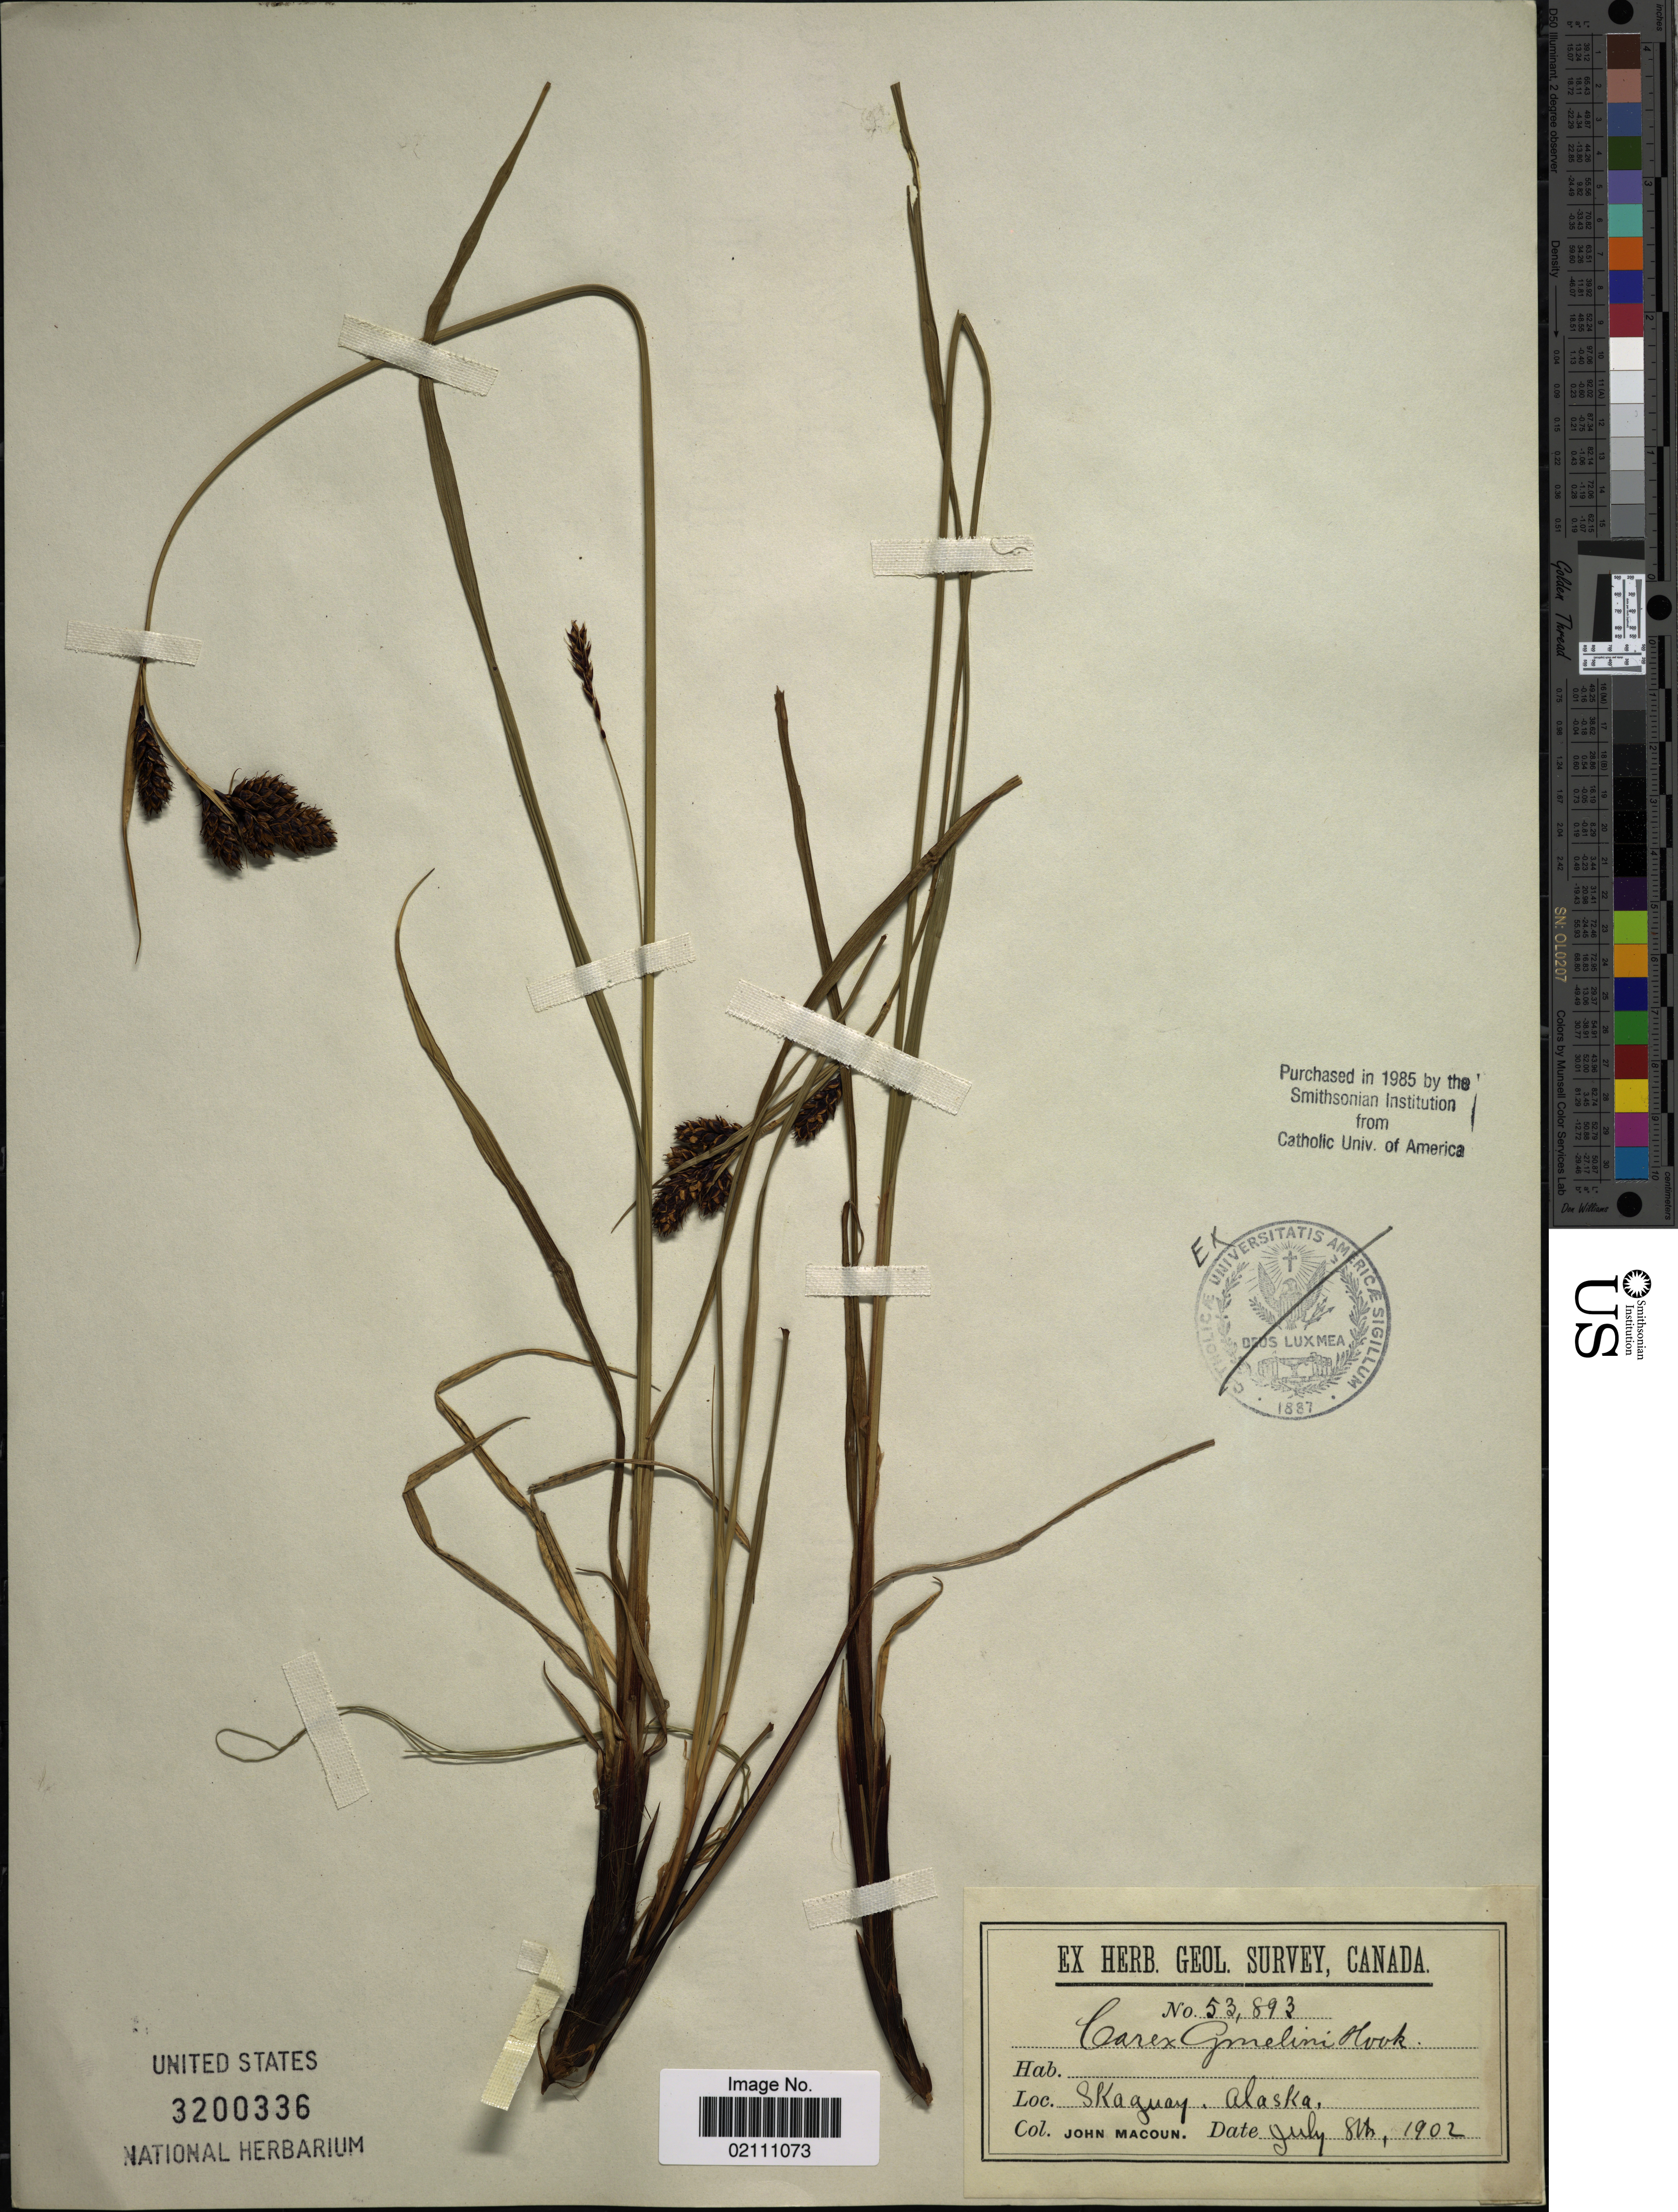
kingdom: Plantae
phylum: Tracheophyta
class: Liliopsida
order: Poales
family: Cyperaceae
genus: Carex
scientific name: Carex gmelinii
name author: Hook. & Arn.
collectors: J. M. Macoun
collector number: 53893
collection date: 1902-07-08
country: United States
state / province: Alaska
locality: Skaguay, Alaska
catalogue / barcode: US 3200336